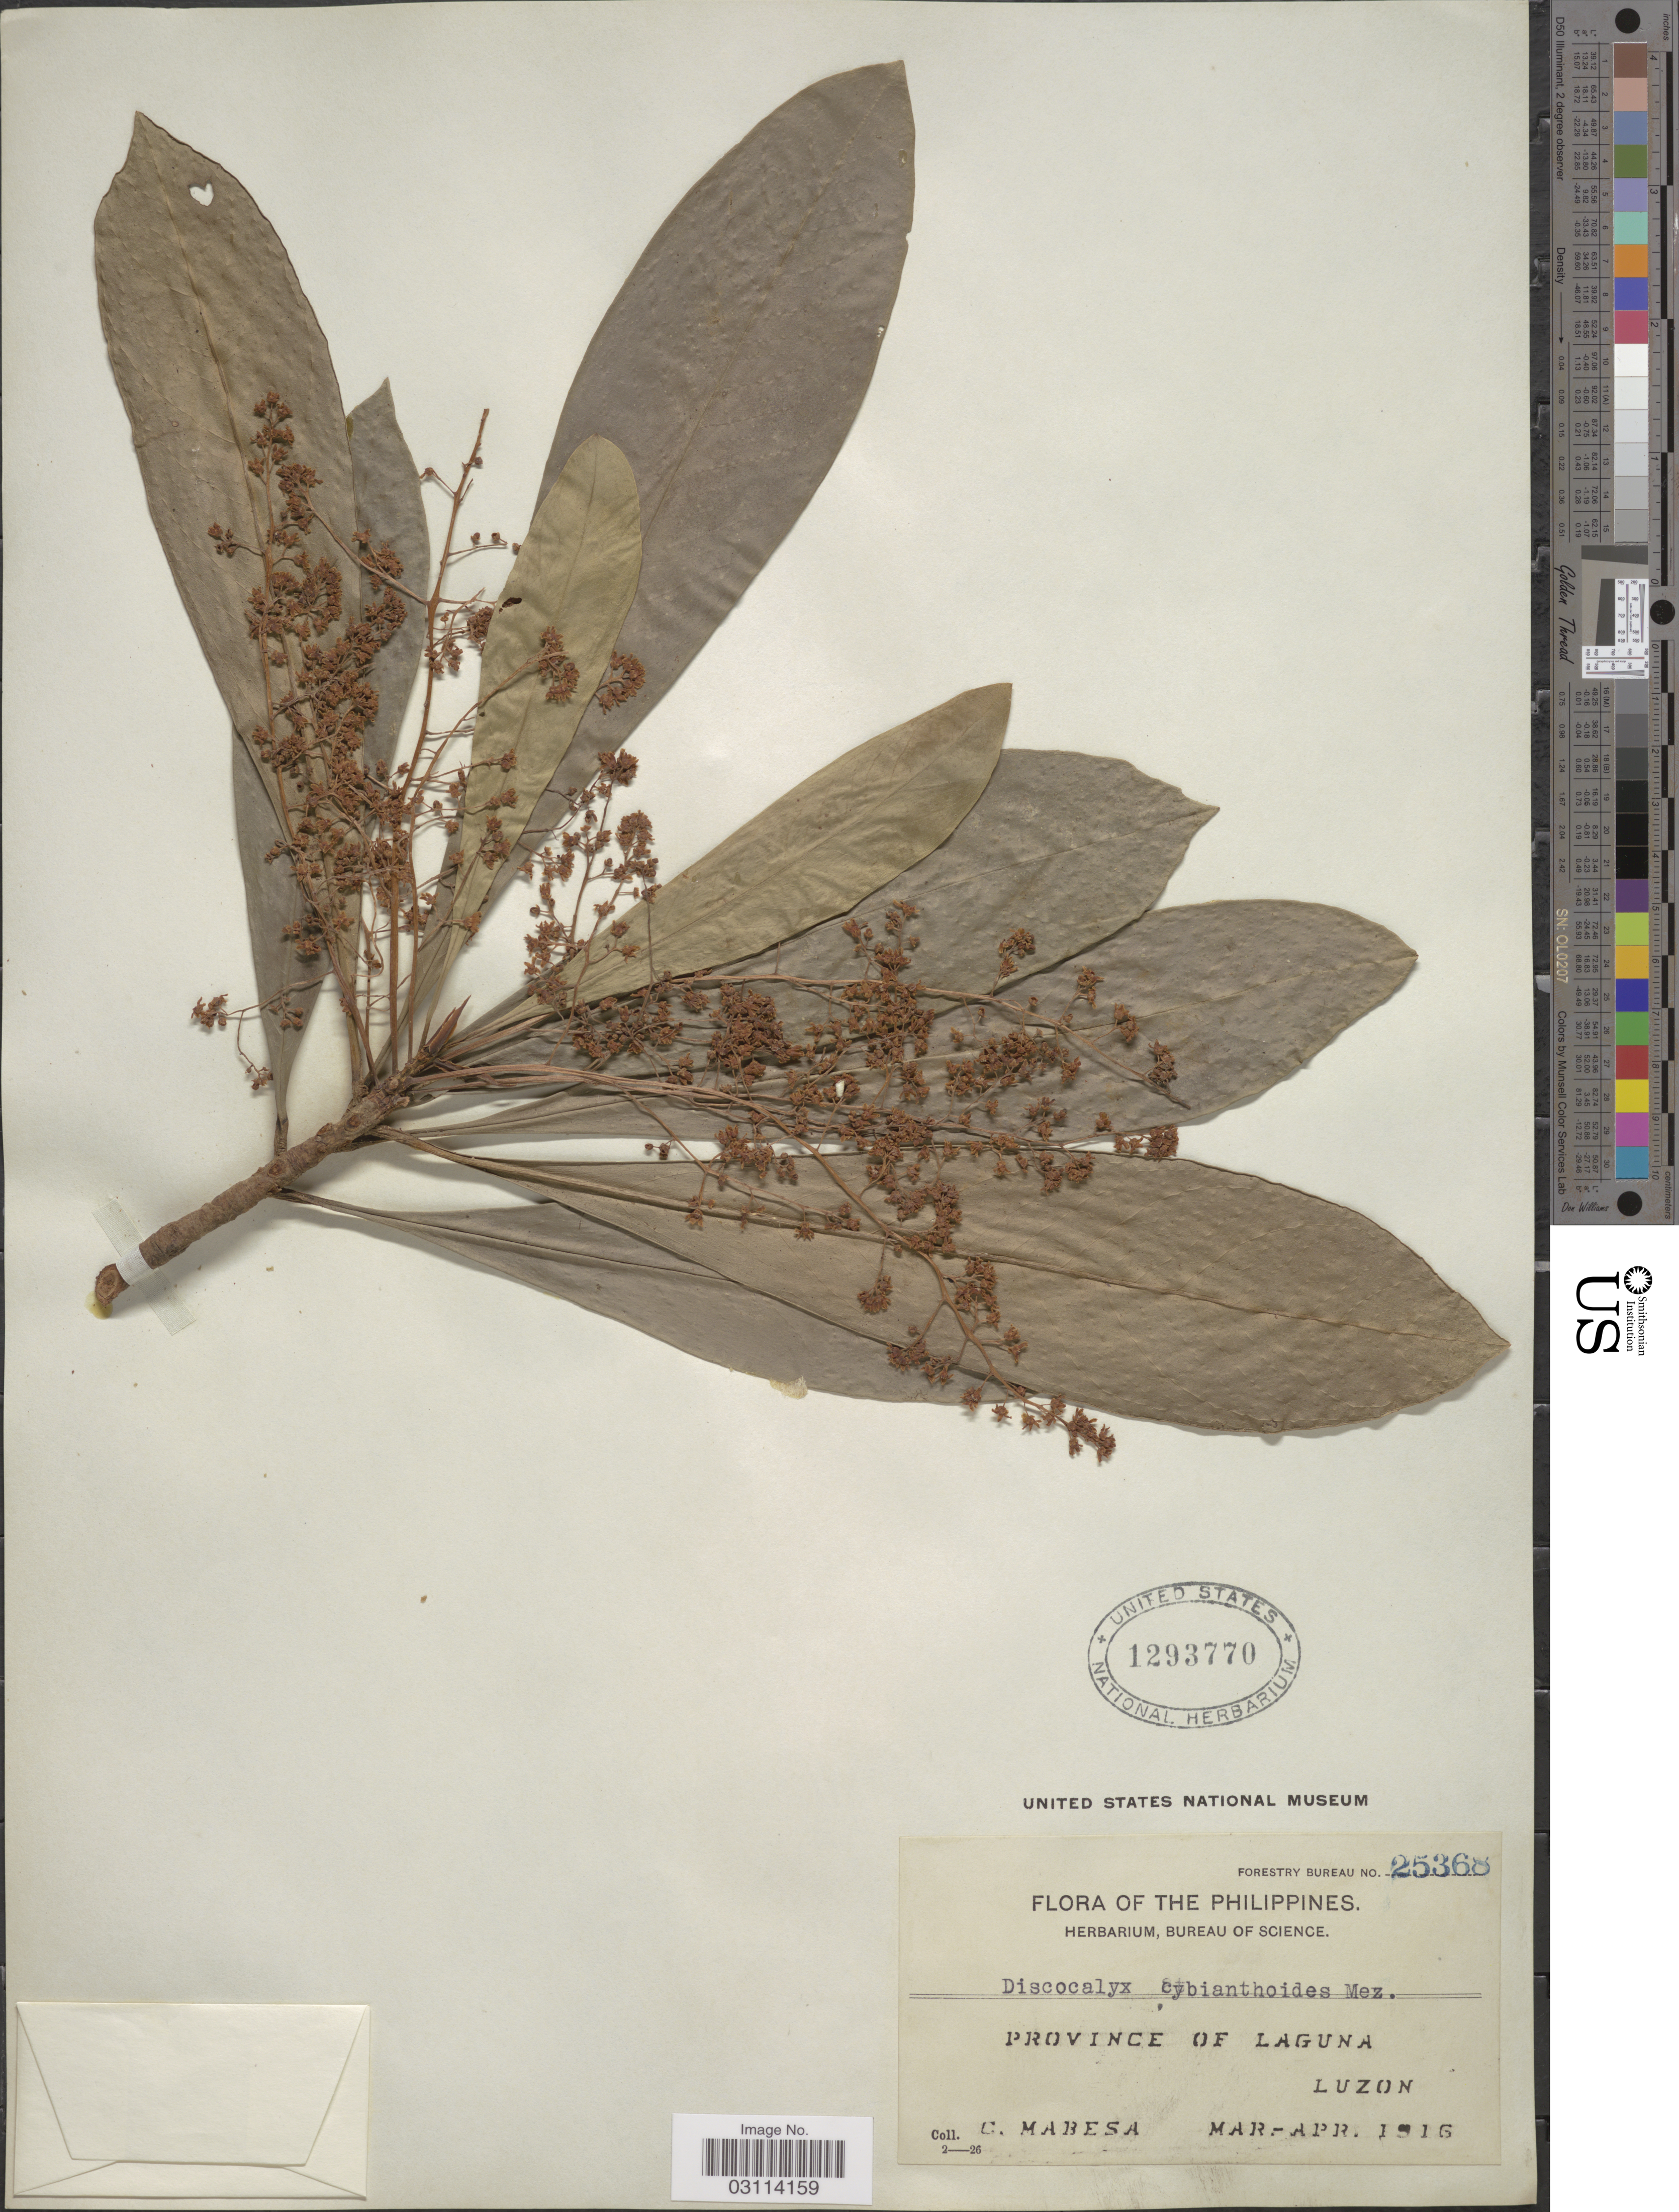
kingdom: Plantae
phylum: Tracheophyta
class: Magnoliopsida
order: Ericales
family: Primulaceae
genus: Discocalyx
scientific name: Discocalyx cybianthoides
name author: (A. DC.) Mez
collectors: C. Mabesa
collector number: Forestry Bureau 25368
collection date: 1916-03/1916-04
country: Philippines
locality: Province of Laguna, Luzon.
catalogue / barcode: US 1293770